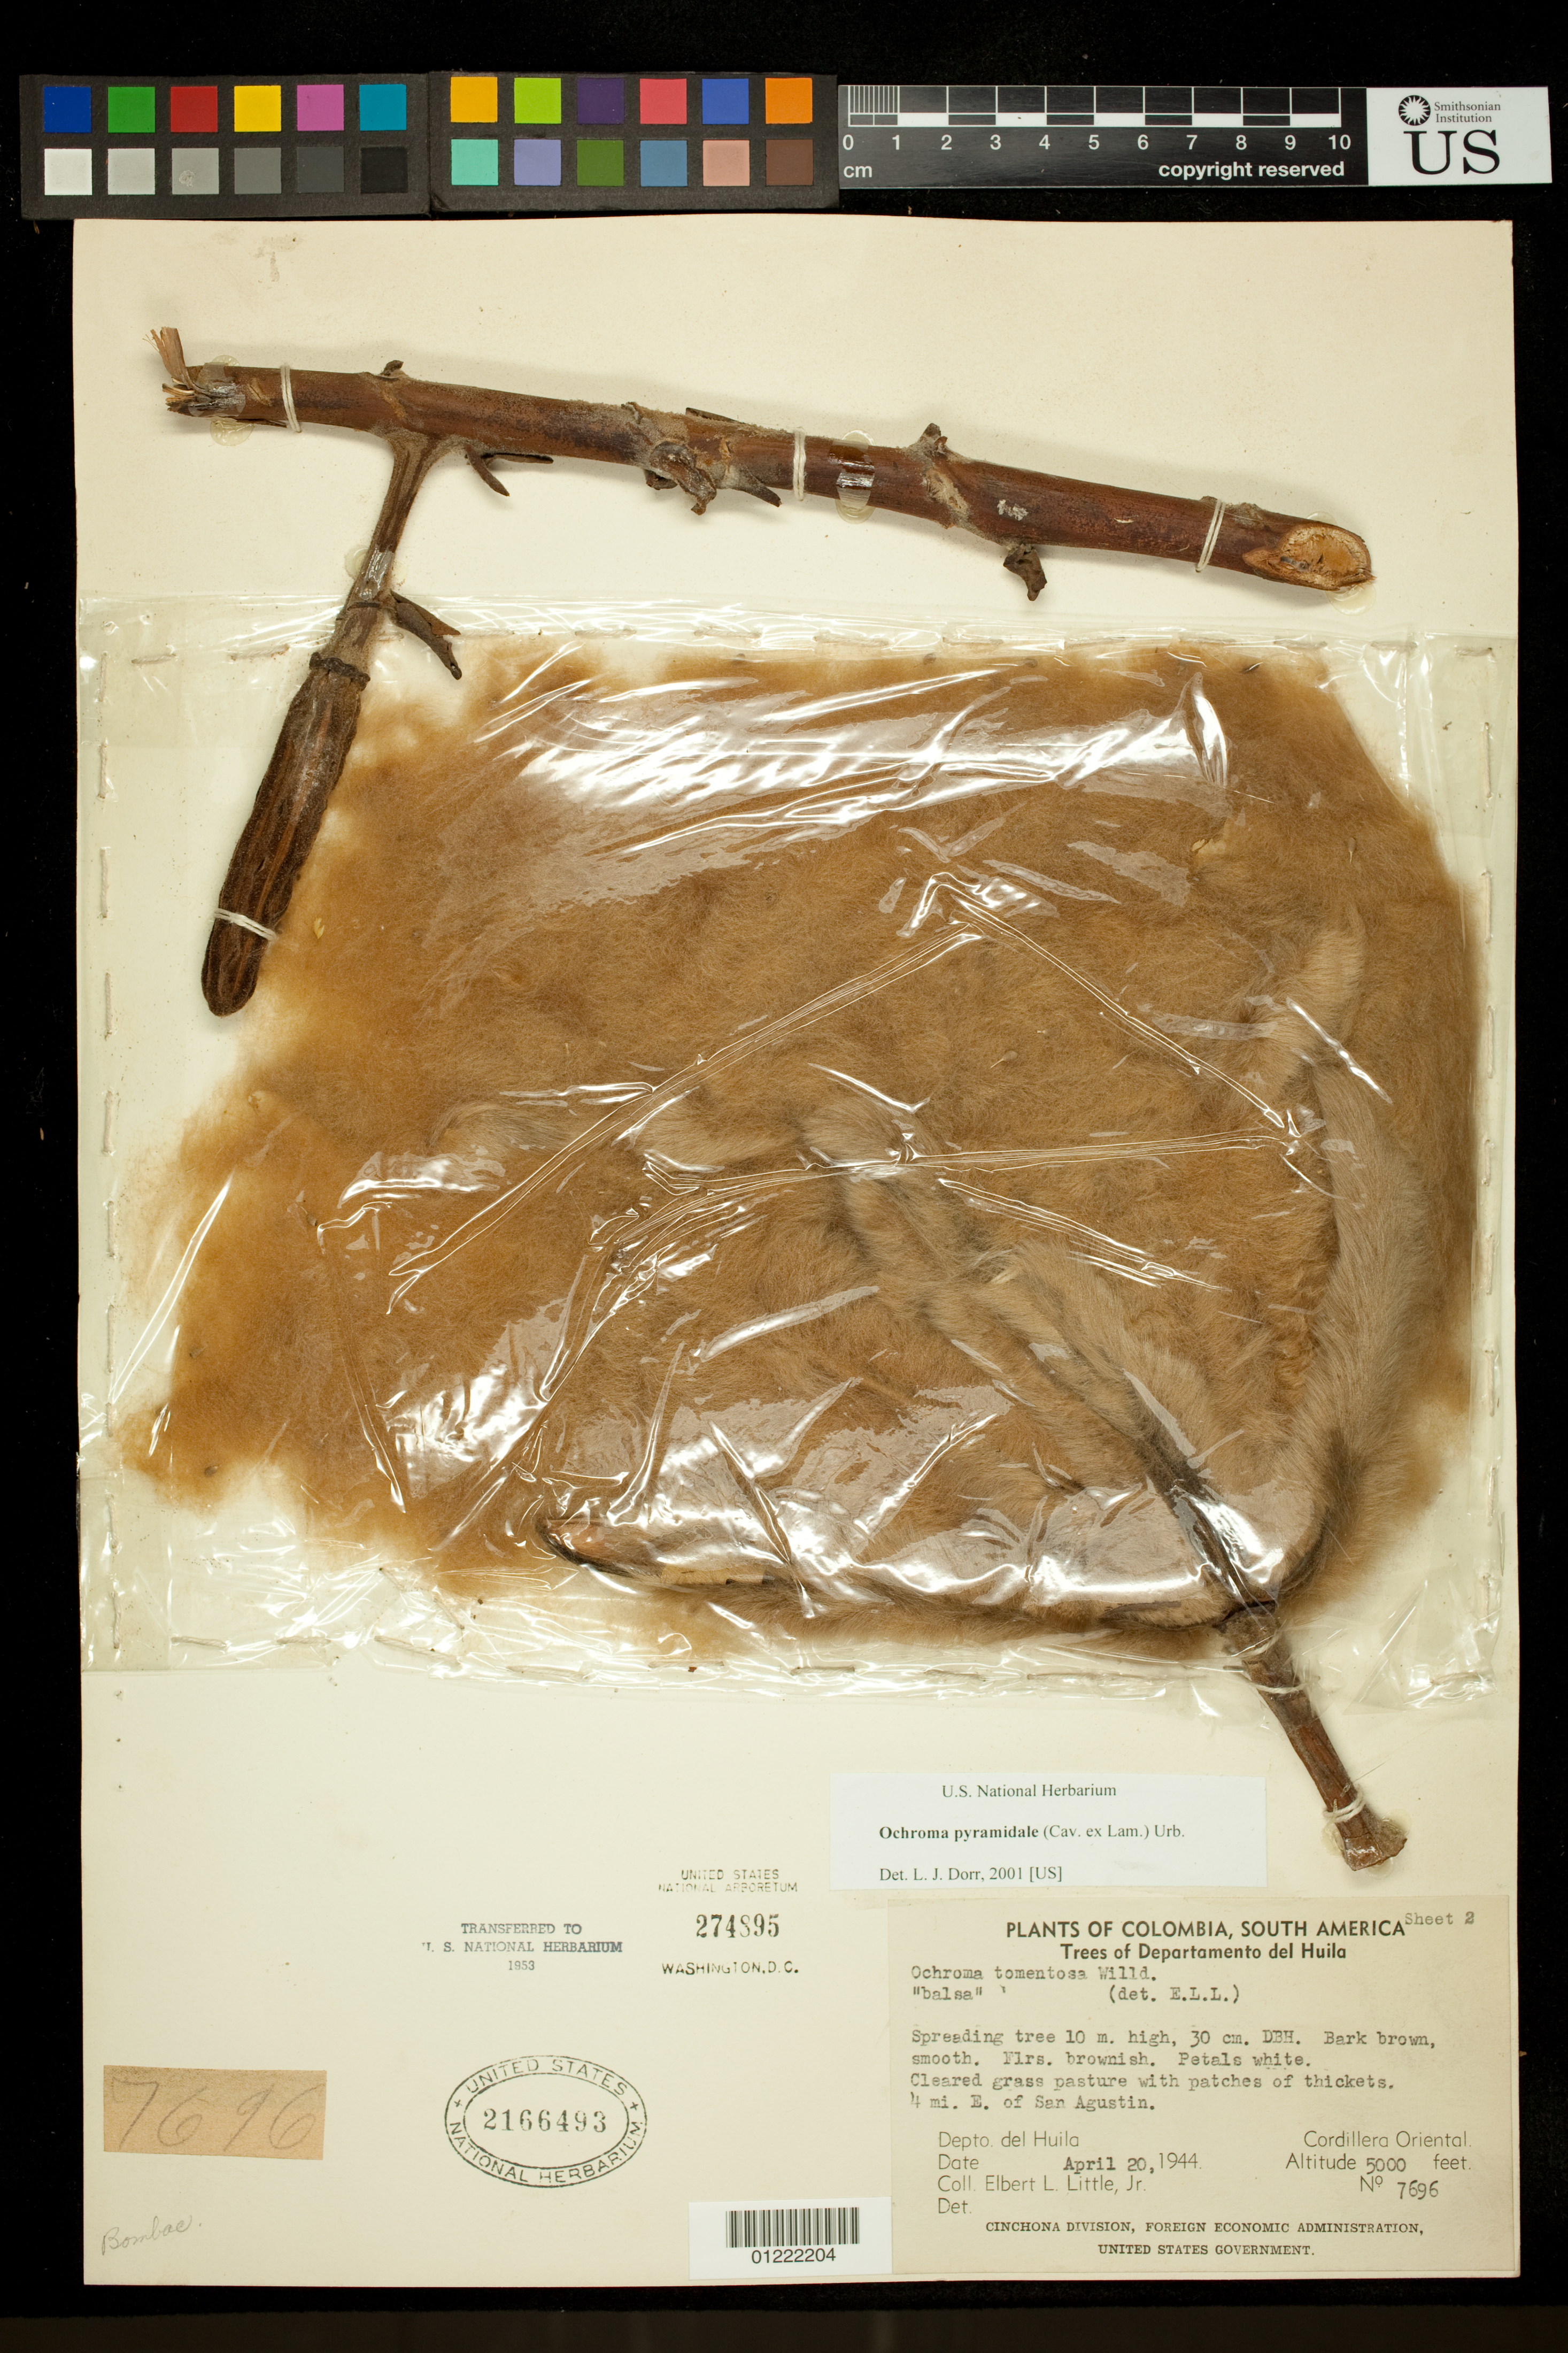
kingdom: Plantae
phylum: Tracheophyta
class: Magnoliopsida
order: Malvales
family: Malvaceae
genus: Ochroma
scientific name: Ochroma pyramidale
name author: (Cav. ex Lam.) Urb.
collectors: E. L. Little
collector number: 7696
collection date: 1944-04-20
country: Colombia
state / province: Huila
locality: Cordillera Oriental,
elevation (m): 1524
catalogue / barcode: US 2166493